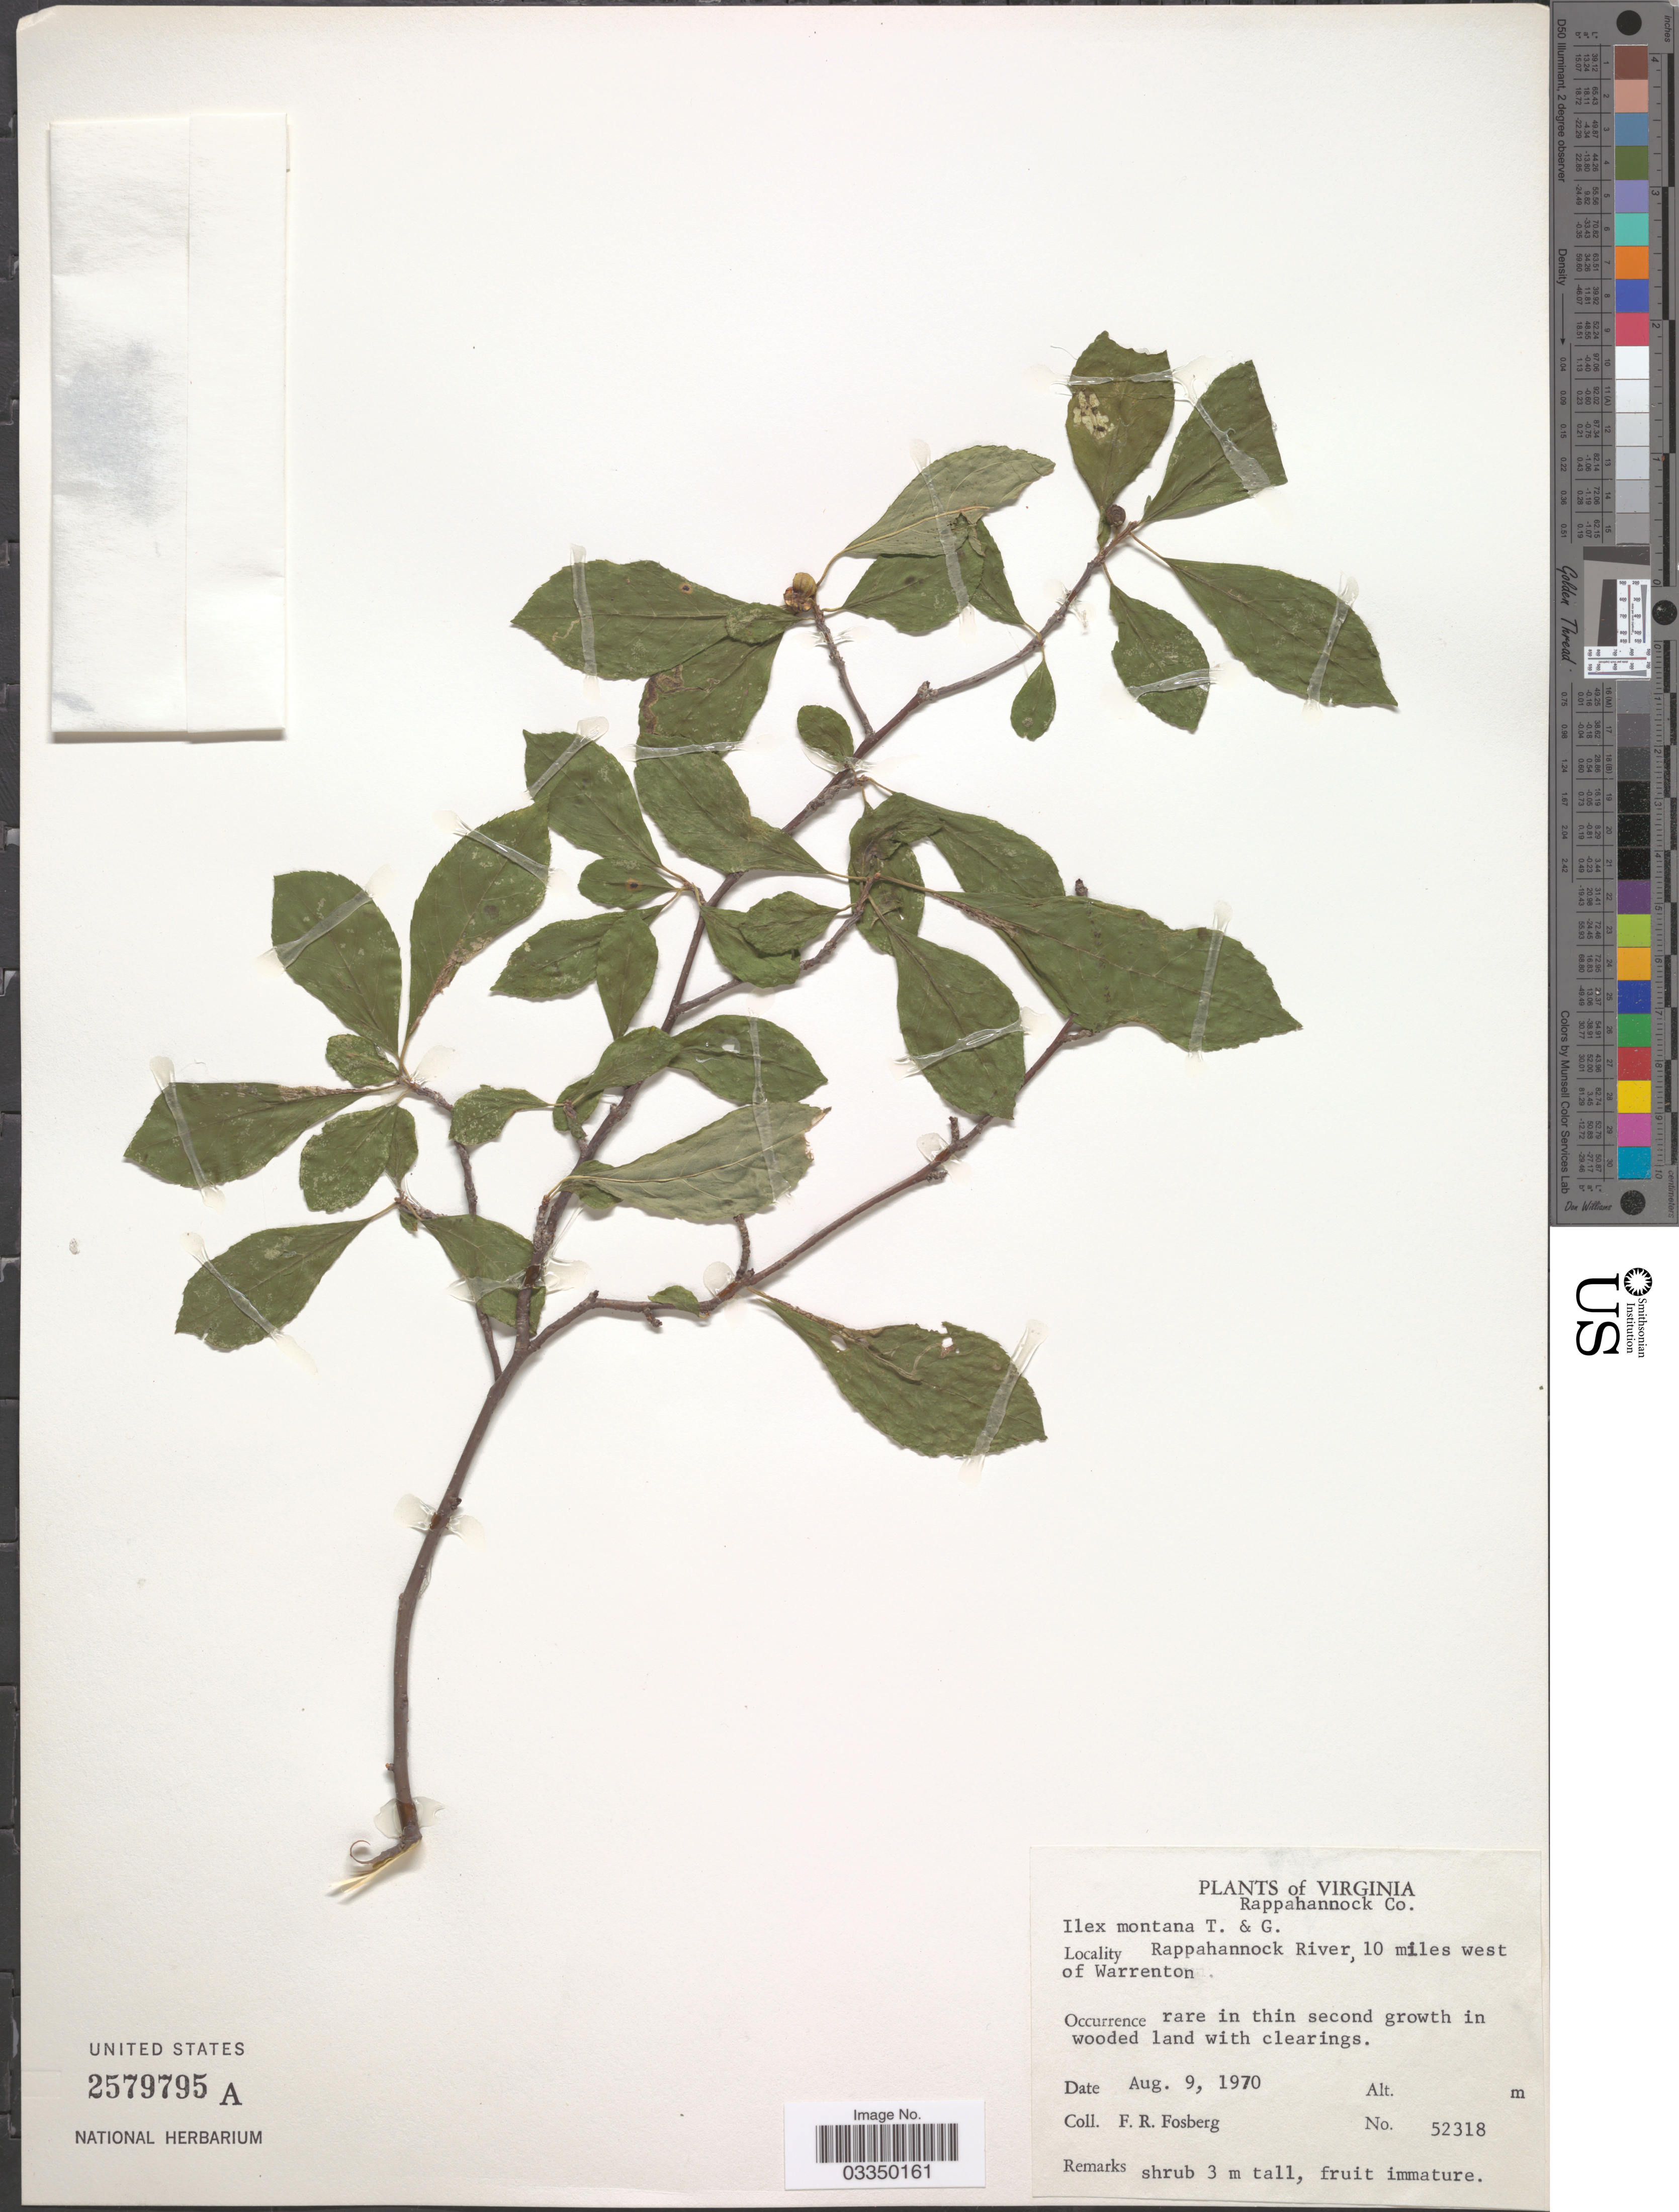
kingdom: Plantae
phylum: Tracheophyta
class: Magnoliopsida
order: Aquifoliales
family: Aquifoliaceae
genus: Ilex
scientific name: Ilex montana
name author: Torr. & A. Gray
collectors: F. R. Fosberg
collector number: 52318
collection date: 1970-08-09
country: United States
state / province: Virginia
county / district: Rappahannock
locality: Rappahannock River, 10 miles west of Warrenton.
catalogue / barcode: US 2579795A